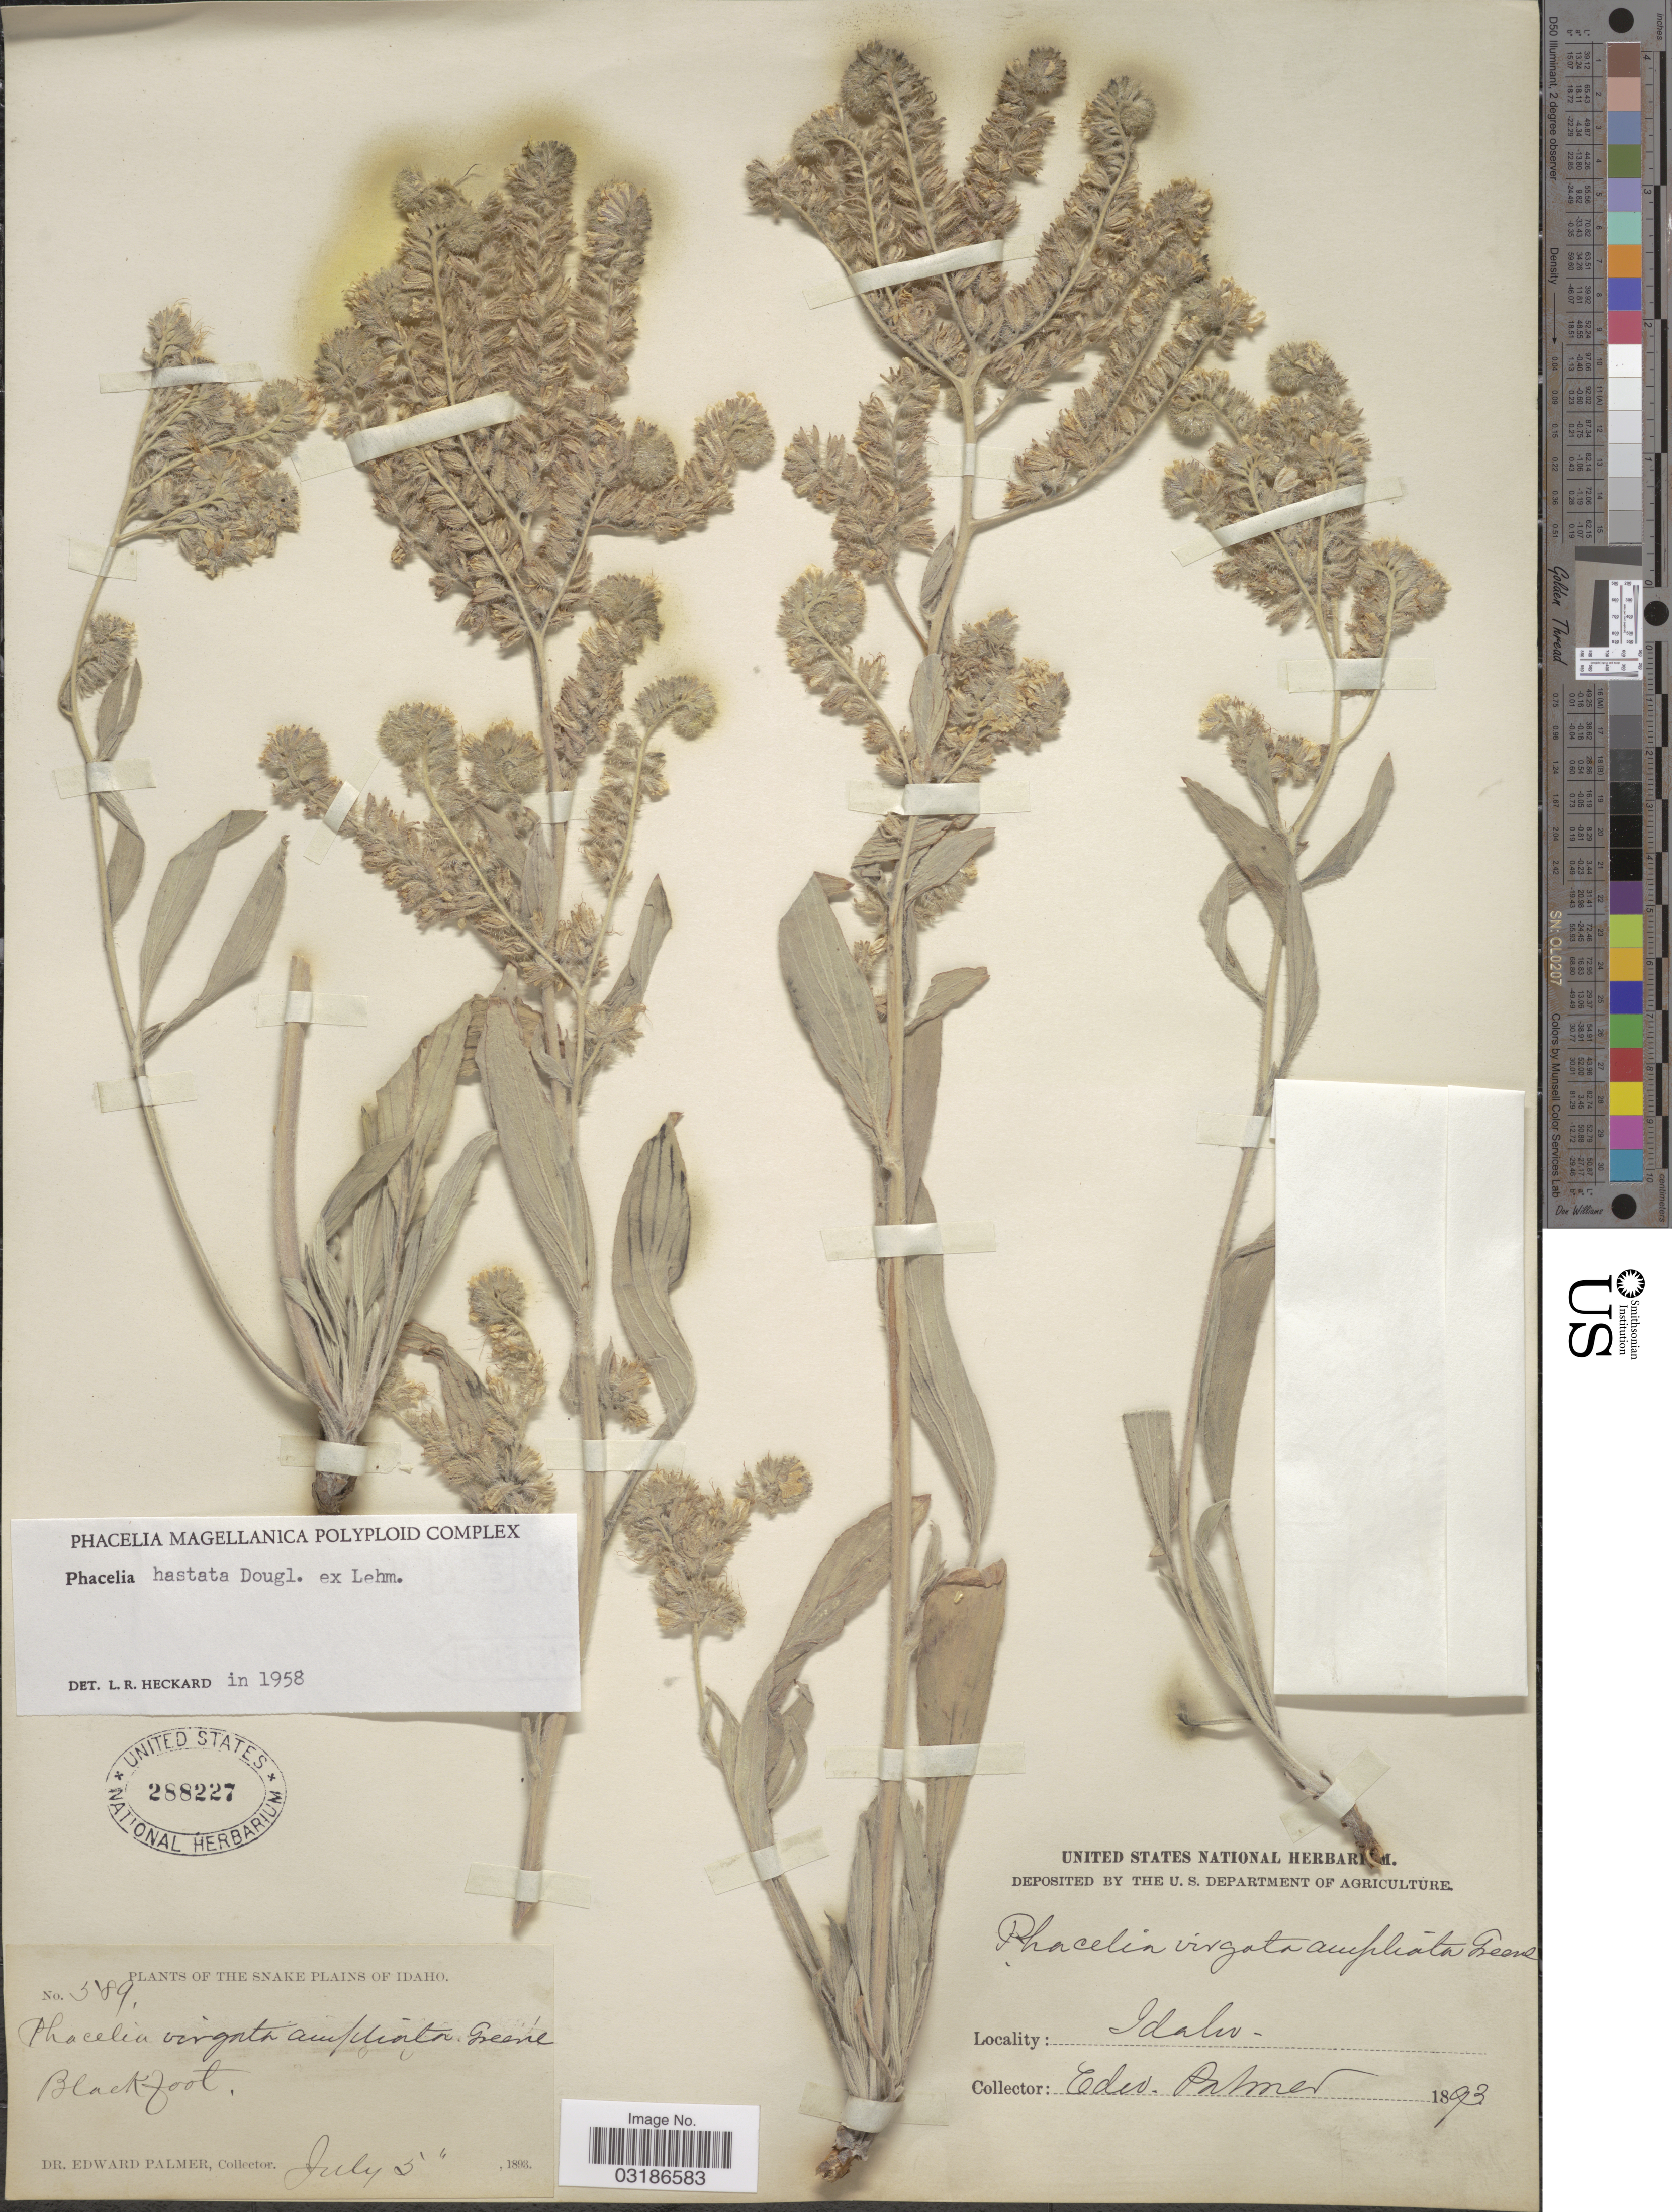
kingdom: Plantae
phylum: Tracheophyta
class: Magnoliopsida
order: Boraginales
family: Hydrophyllaceae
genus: Phacelia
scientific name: Phacelia hastata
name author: Douglas ex Lehm.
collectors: E. Palmer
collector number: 589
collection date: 1893-07-05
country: United States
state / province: Idaho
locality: Blackfoot, The Snake Plains of Idaho.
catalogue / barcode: US 288227